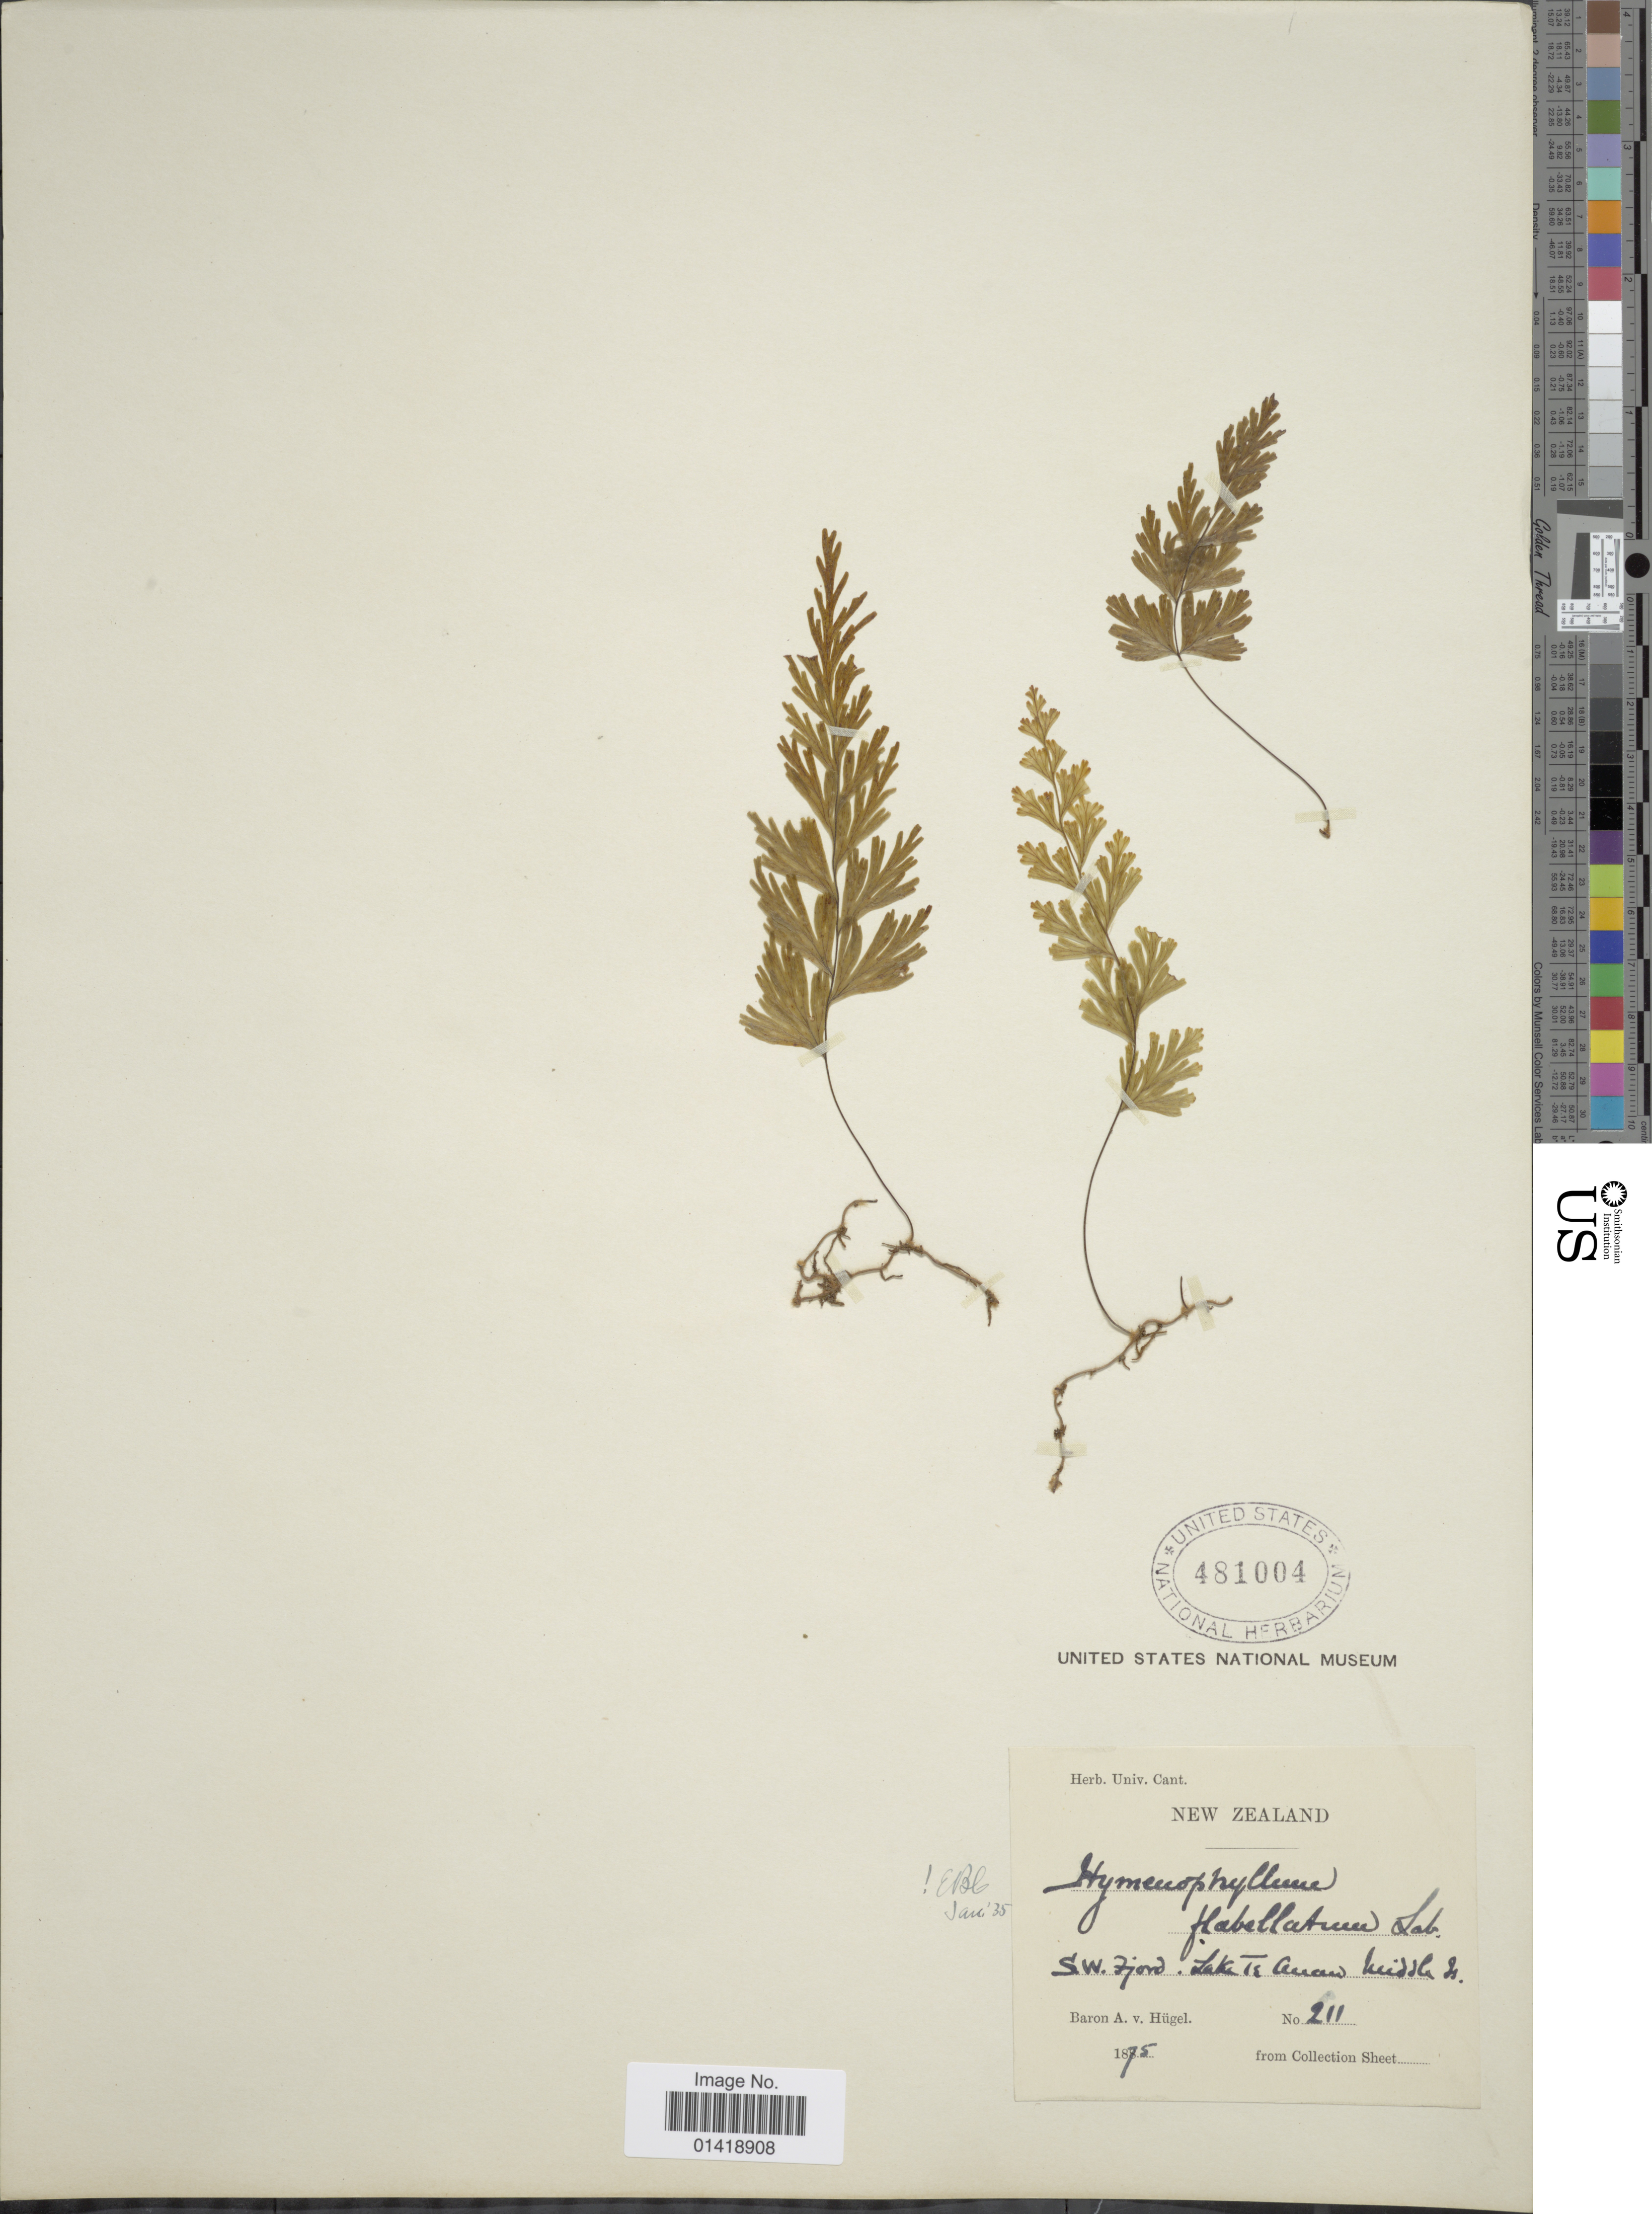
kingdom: Plantae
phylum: Tracheophyta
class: Polypodiopsida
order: Hymenophyllales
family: Hymenophyllaceae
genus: Hymenophyllum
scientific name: Hymenophyllum flabellatum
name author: Labill.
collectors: C. A. von Hügel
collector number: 211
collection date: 1875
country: New Zealand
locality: S.W. Fjord. Lake te anau Middle Is.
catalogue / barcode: US 481004